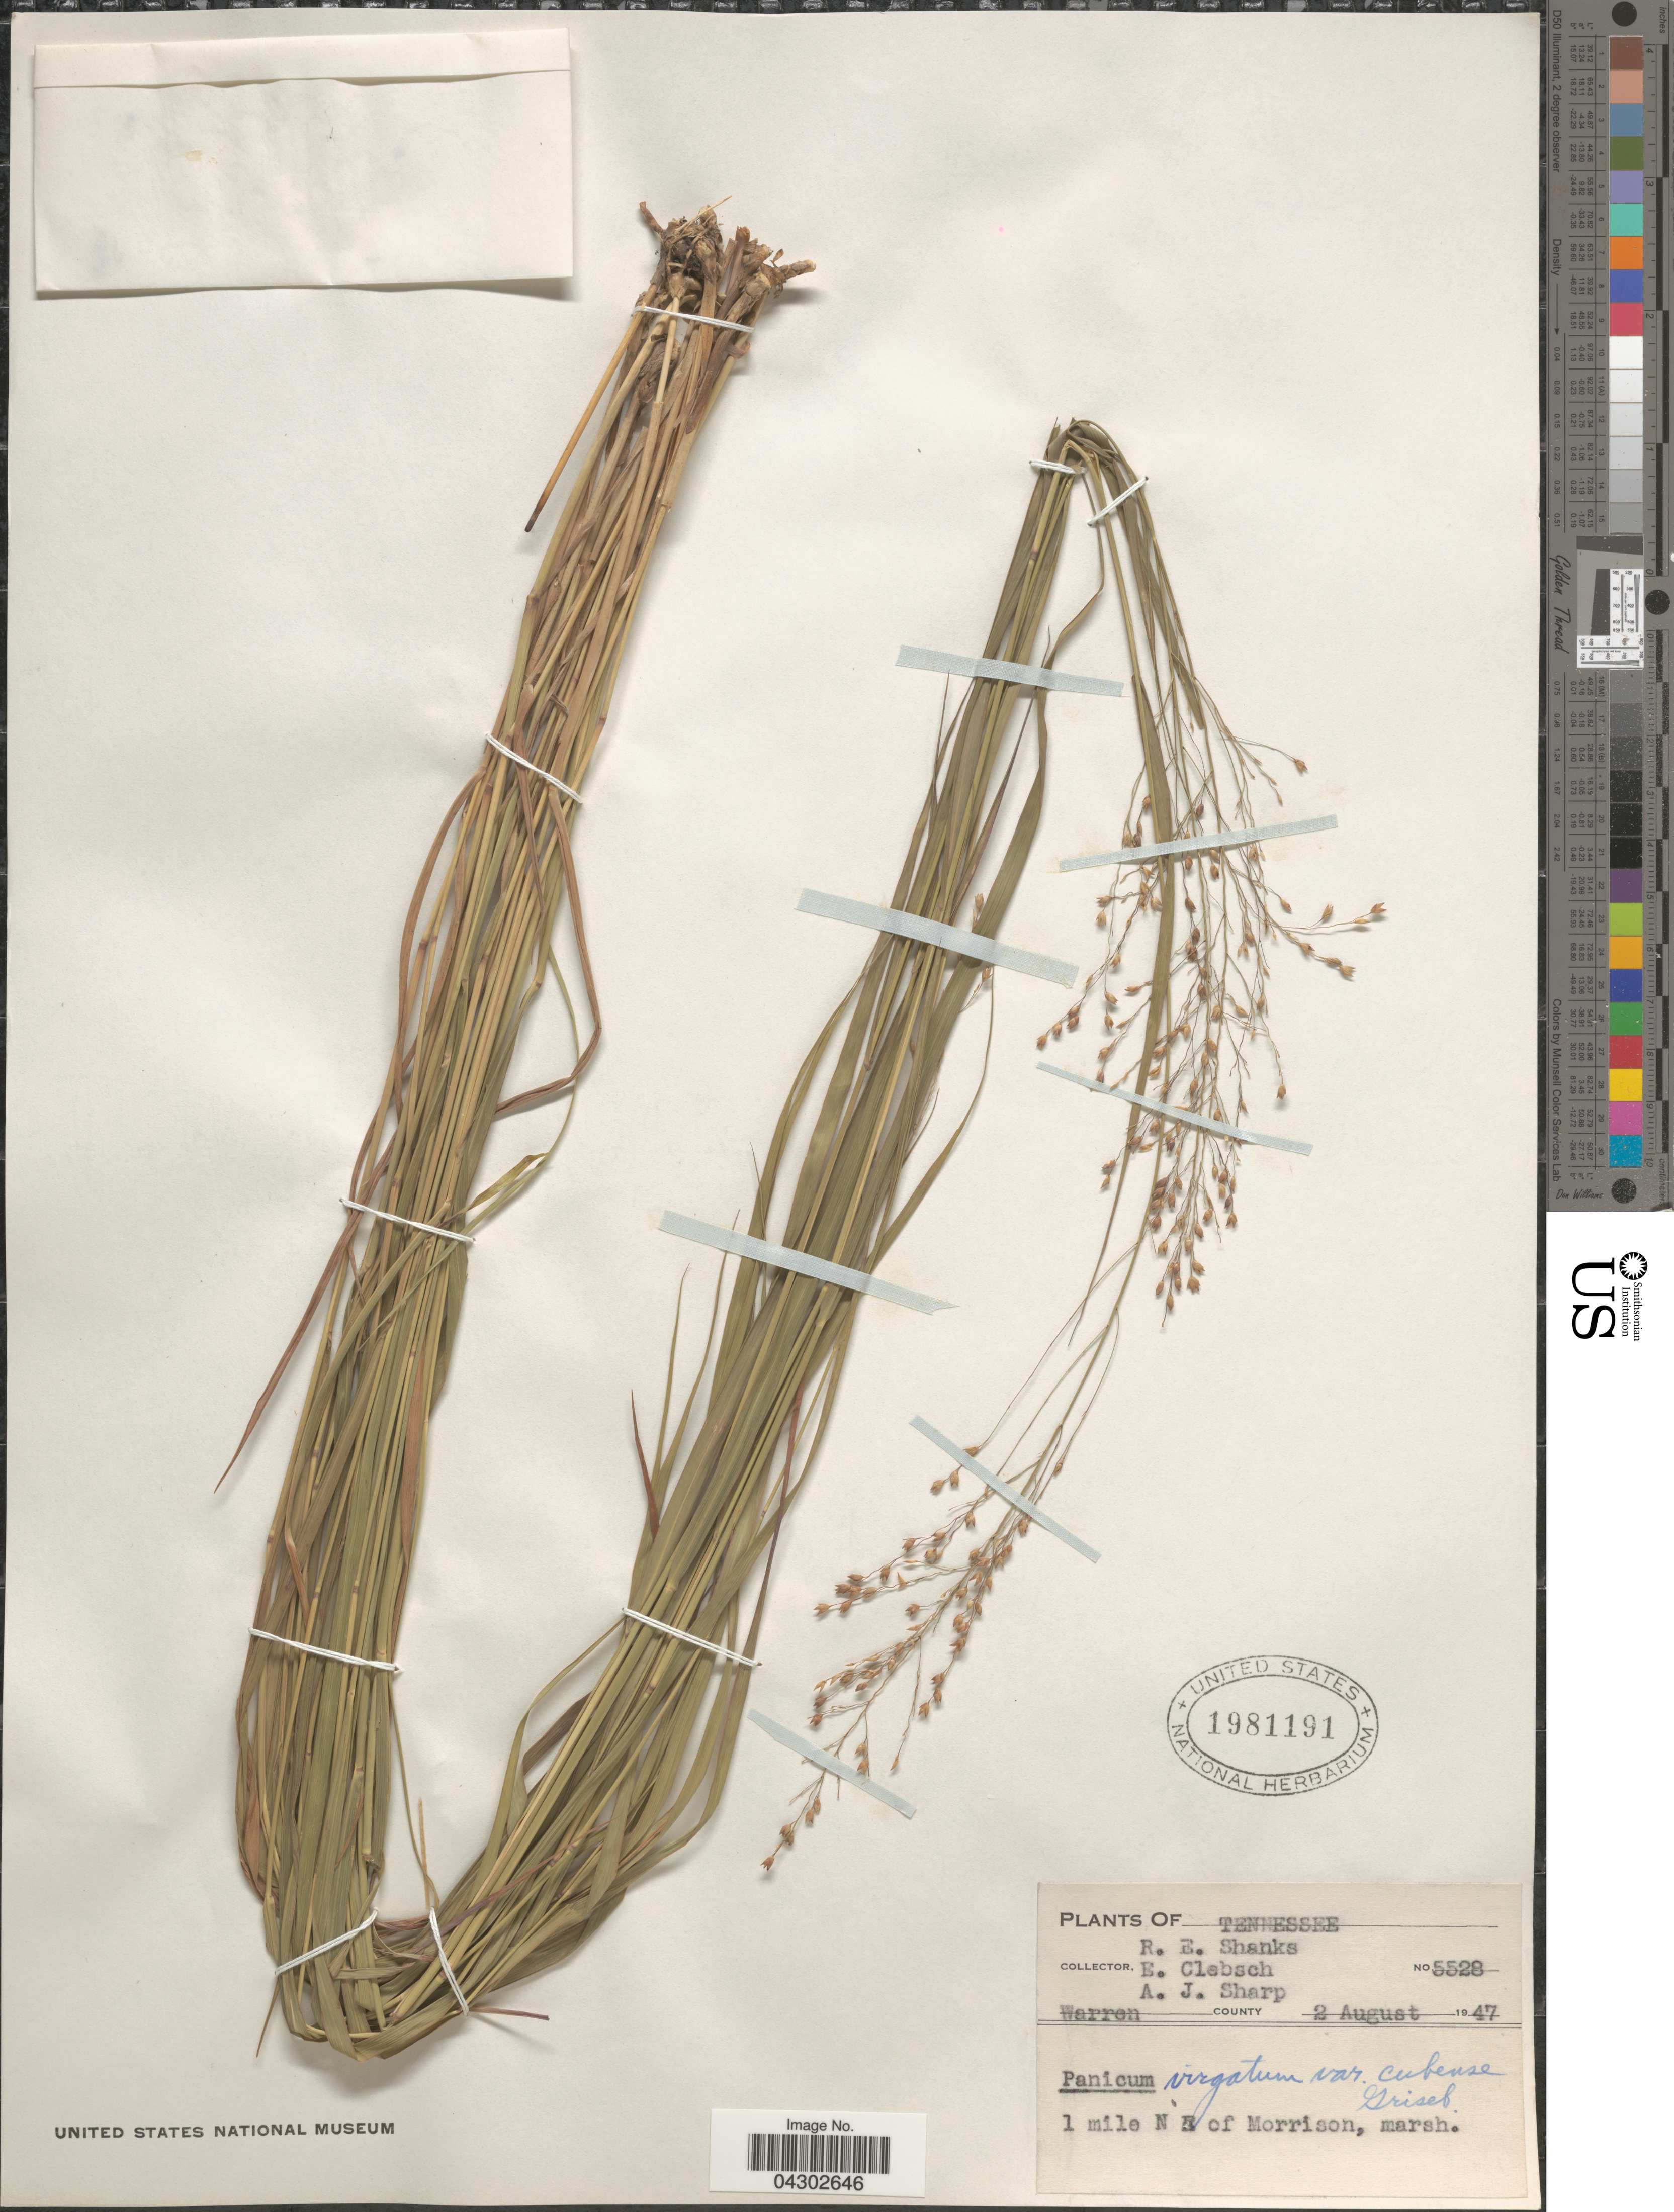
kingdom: Plantae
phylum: Tracheophyta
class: Liliopsida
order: Poales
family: Poaceae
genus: Panicum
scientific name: Panicum virgatum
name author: L.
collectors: R. Shanks, E. Clebsch & A. J. Sharp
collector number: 5528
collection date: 1947-08-02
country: United States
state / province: Tennessee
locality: Warren County. 1 mile N E of Morrison, marsh.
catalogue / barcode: US 1981191